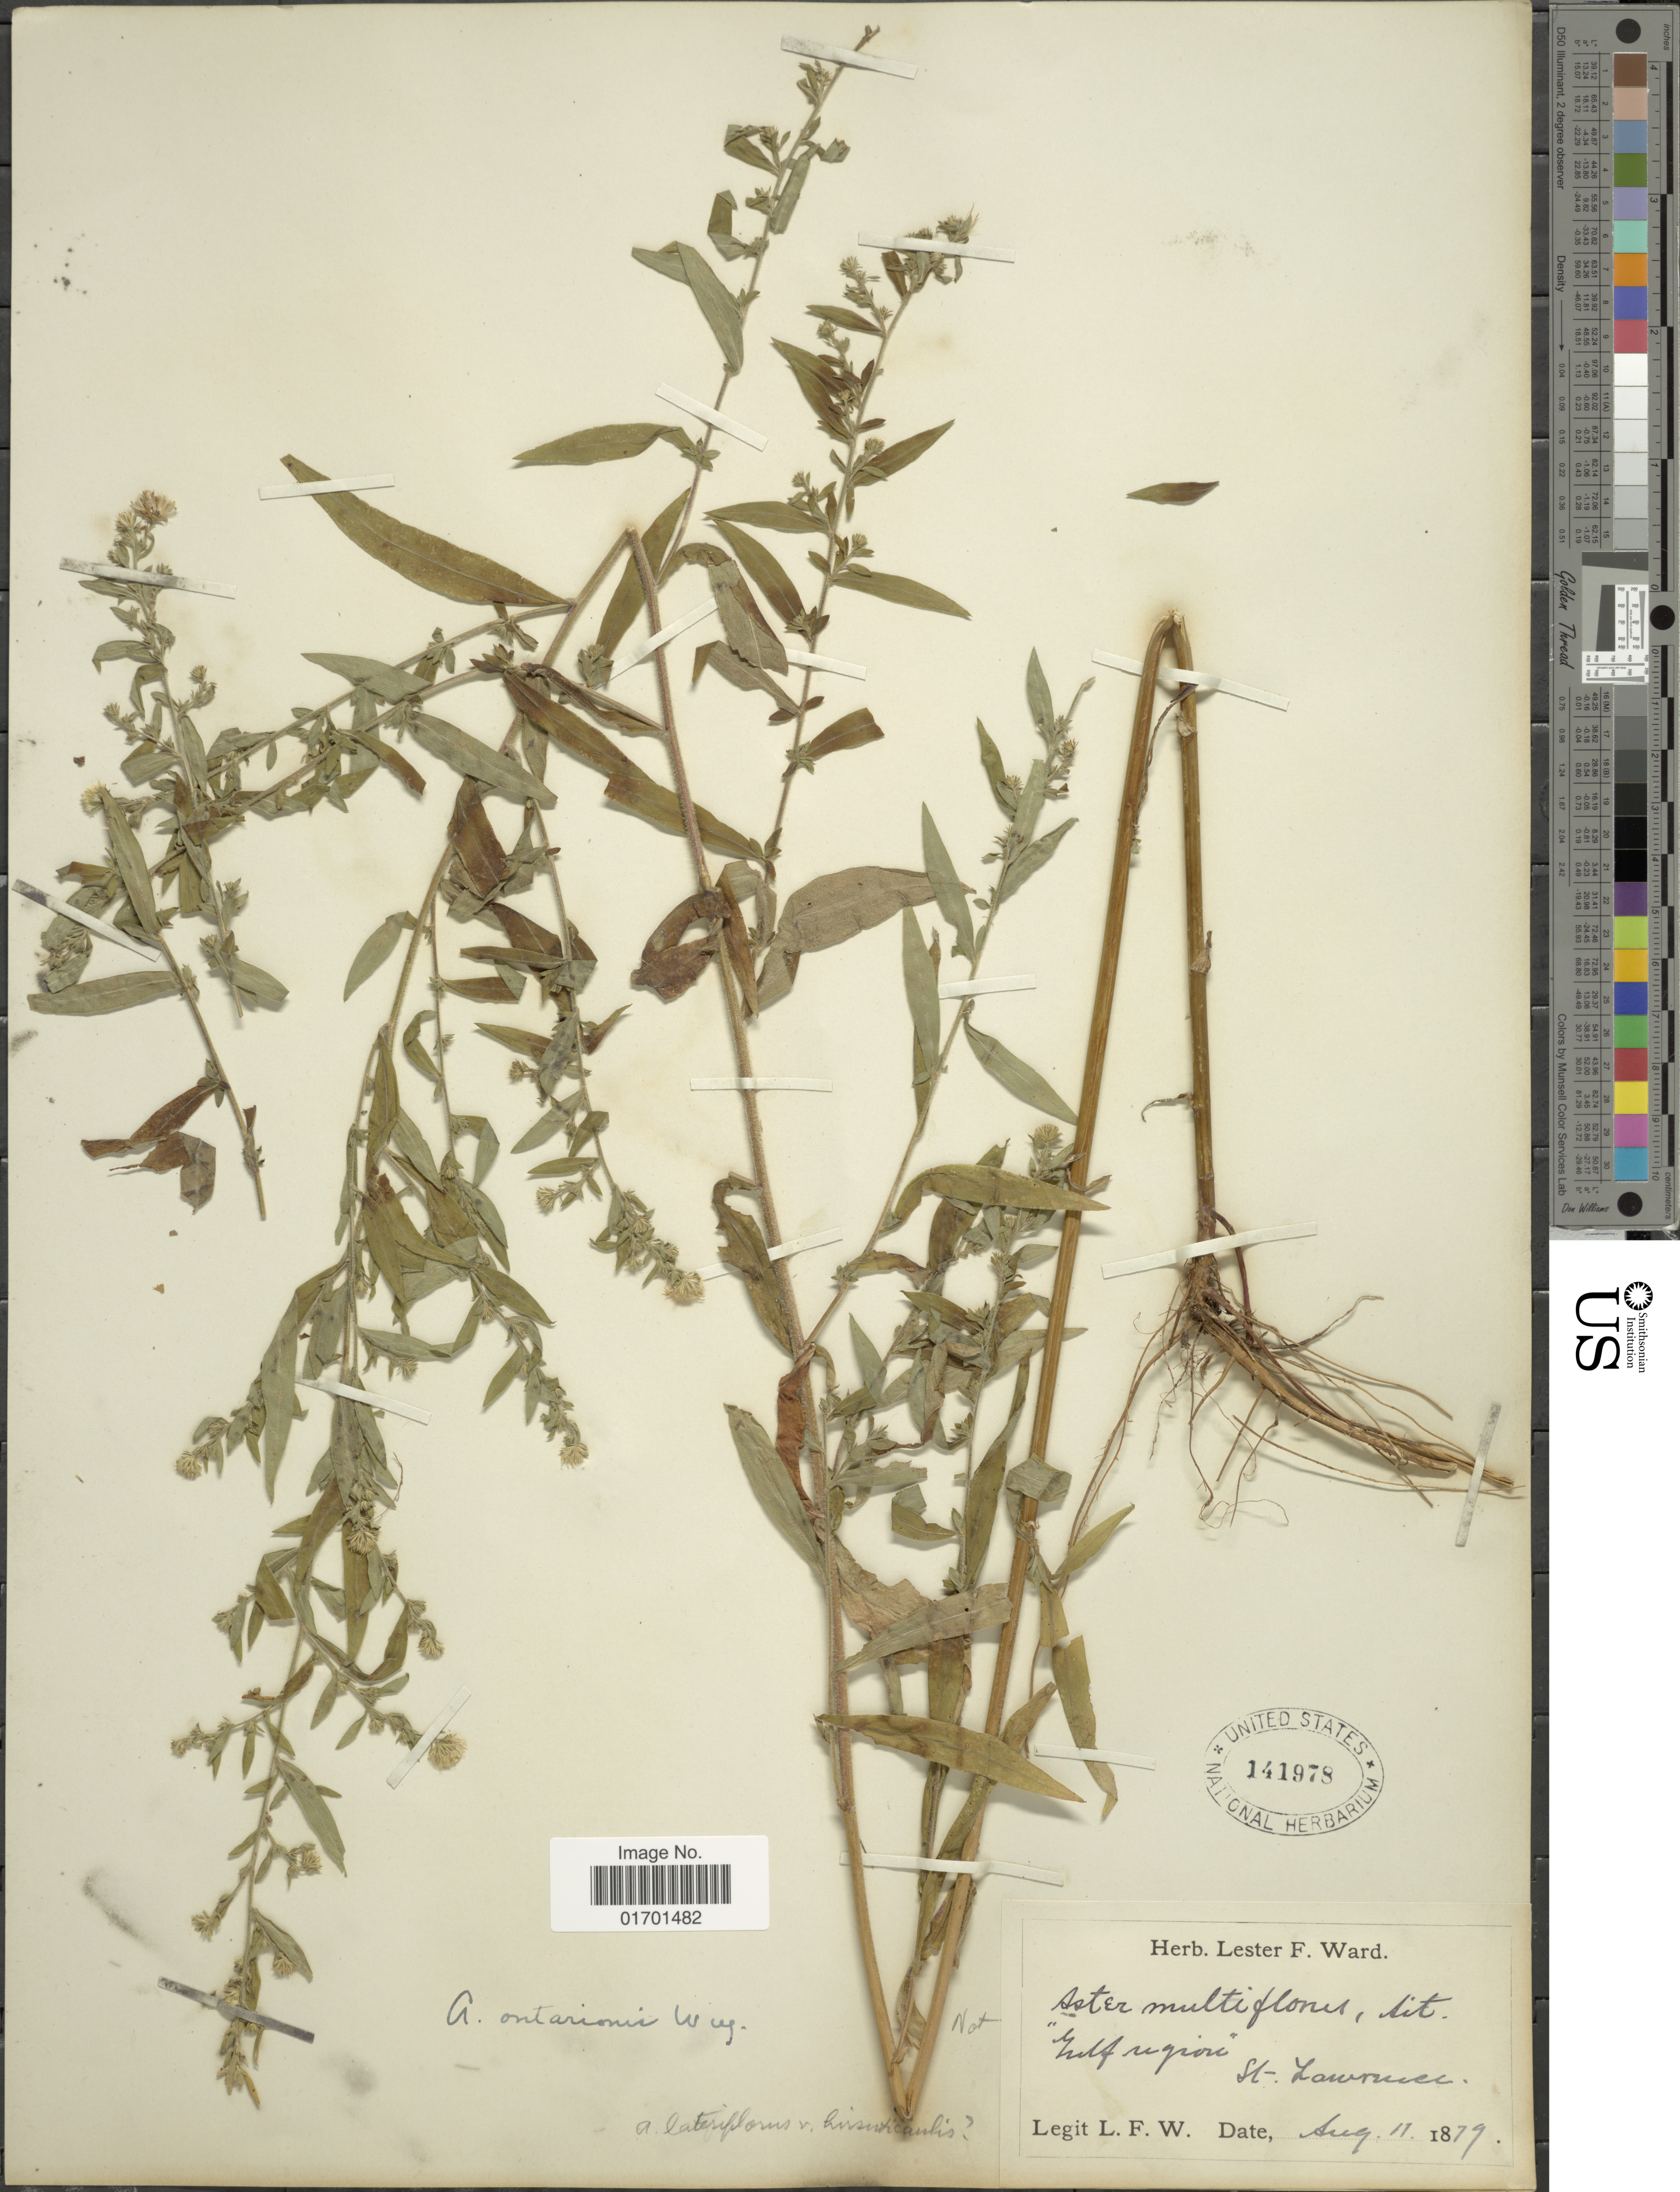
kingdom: Plantae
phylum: Tracheophyta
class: Magnoliopsida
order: Asterales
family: Asteraceae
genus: Symphyotrichum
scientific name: Symphyotrichum ontarionis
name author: (Wiegand) G.L. Nesom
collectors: L. F. Ward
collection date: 1879-08-11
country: Canada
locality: Gulf region, St. Lawrence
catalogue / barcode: US 141978